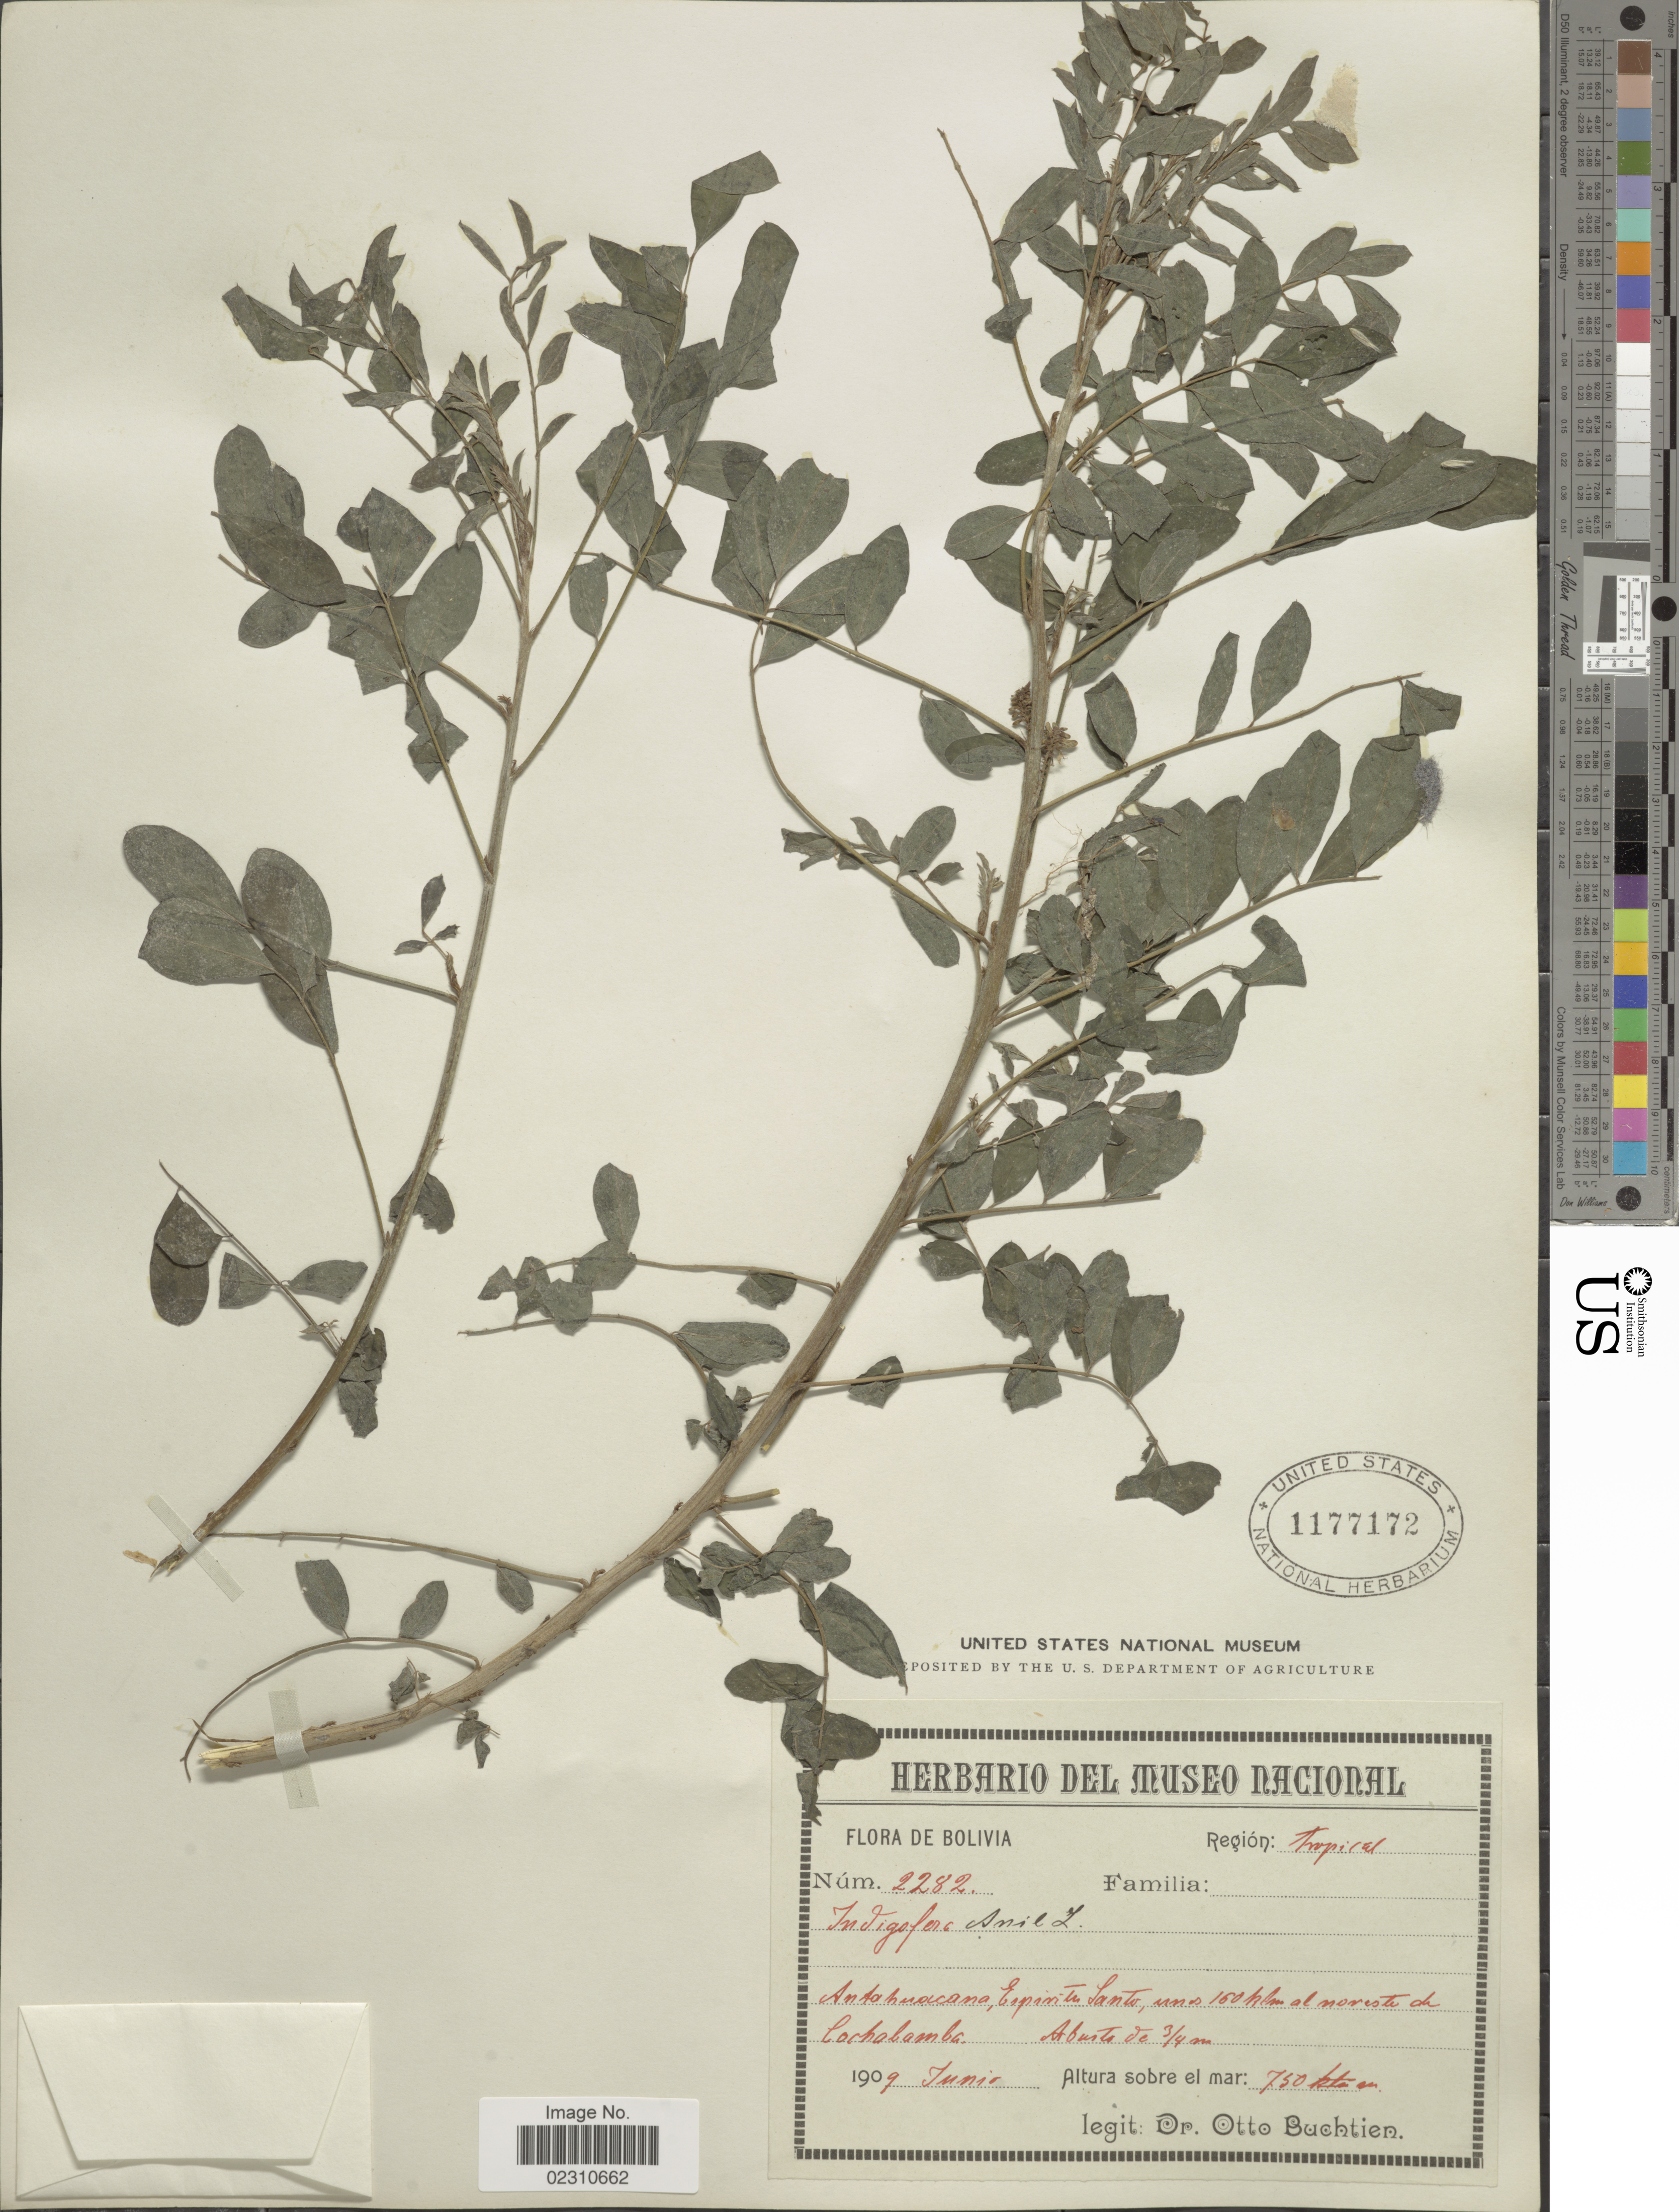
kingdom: Plantae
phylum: Tracheophyta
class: Magnoliopsida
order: Fabales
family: Fabaceae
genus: Indigofera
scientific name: Indigofera suffruticosa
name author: Mill.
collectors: O. Buchtien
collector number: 2282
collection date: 1909-06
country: Bolivia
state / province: Cochabamba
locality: Antahuacana, Espiritu Santo, unos 160 kms al noreste de Cochabamba.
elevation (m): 750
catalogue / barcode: US 1177172